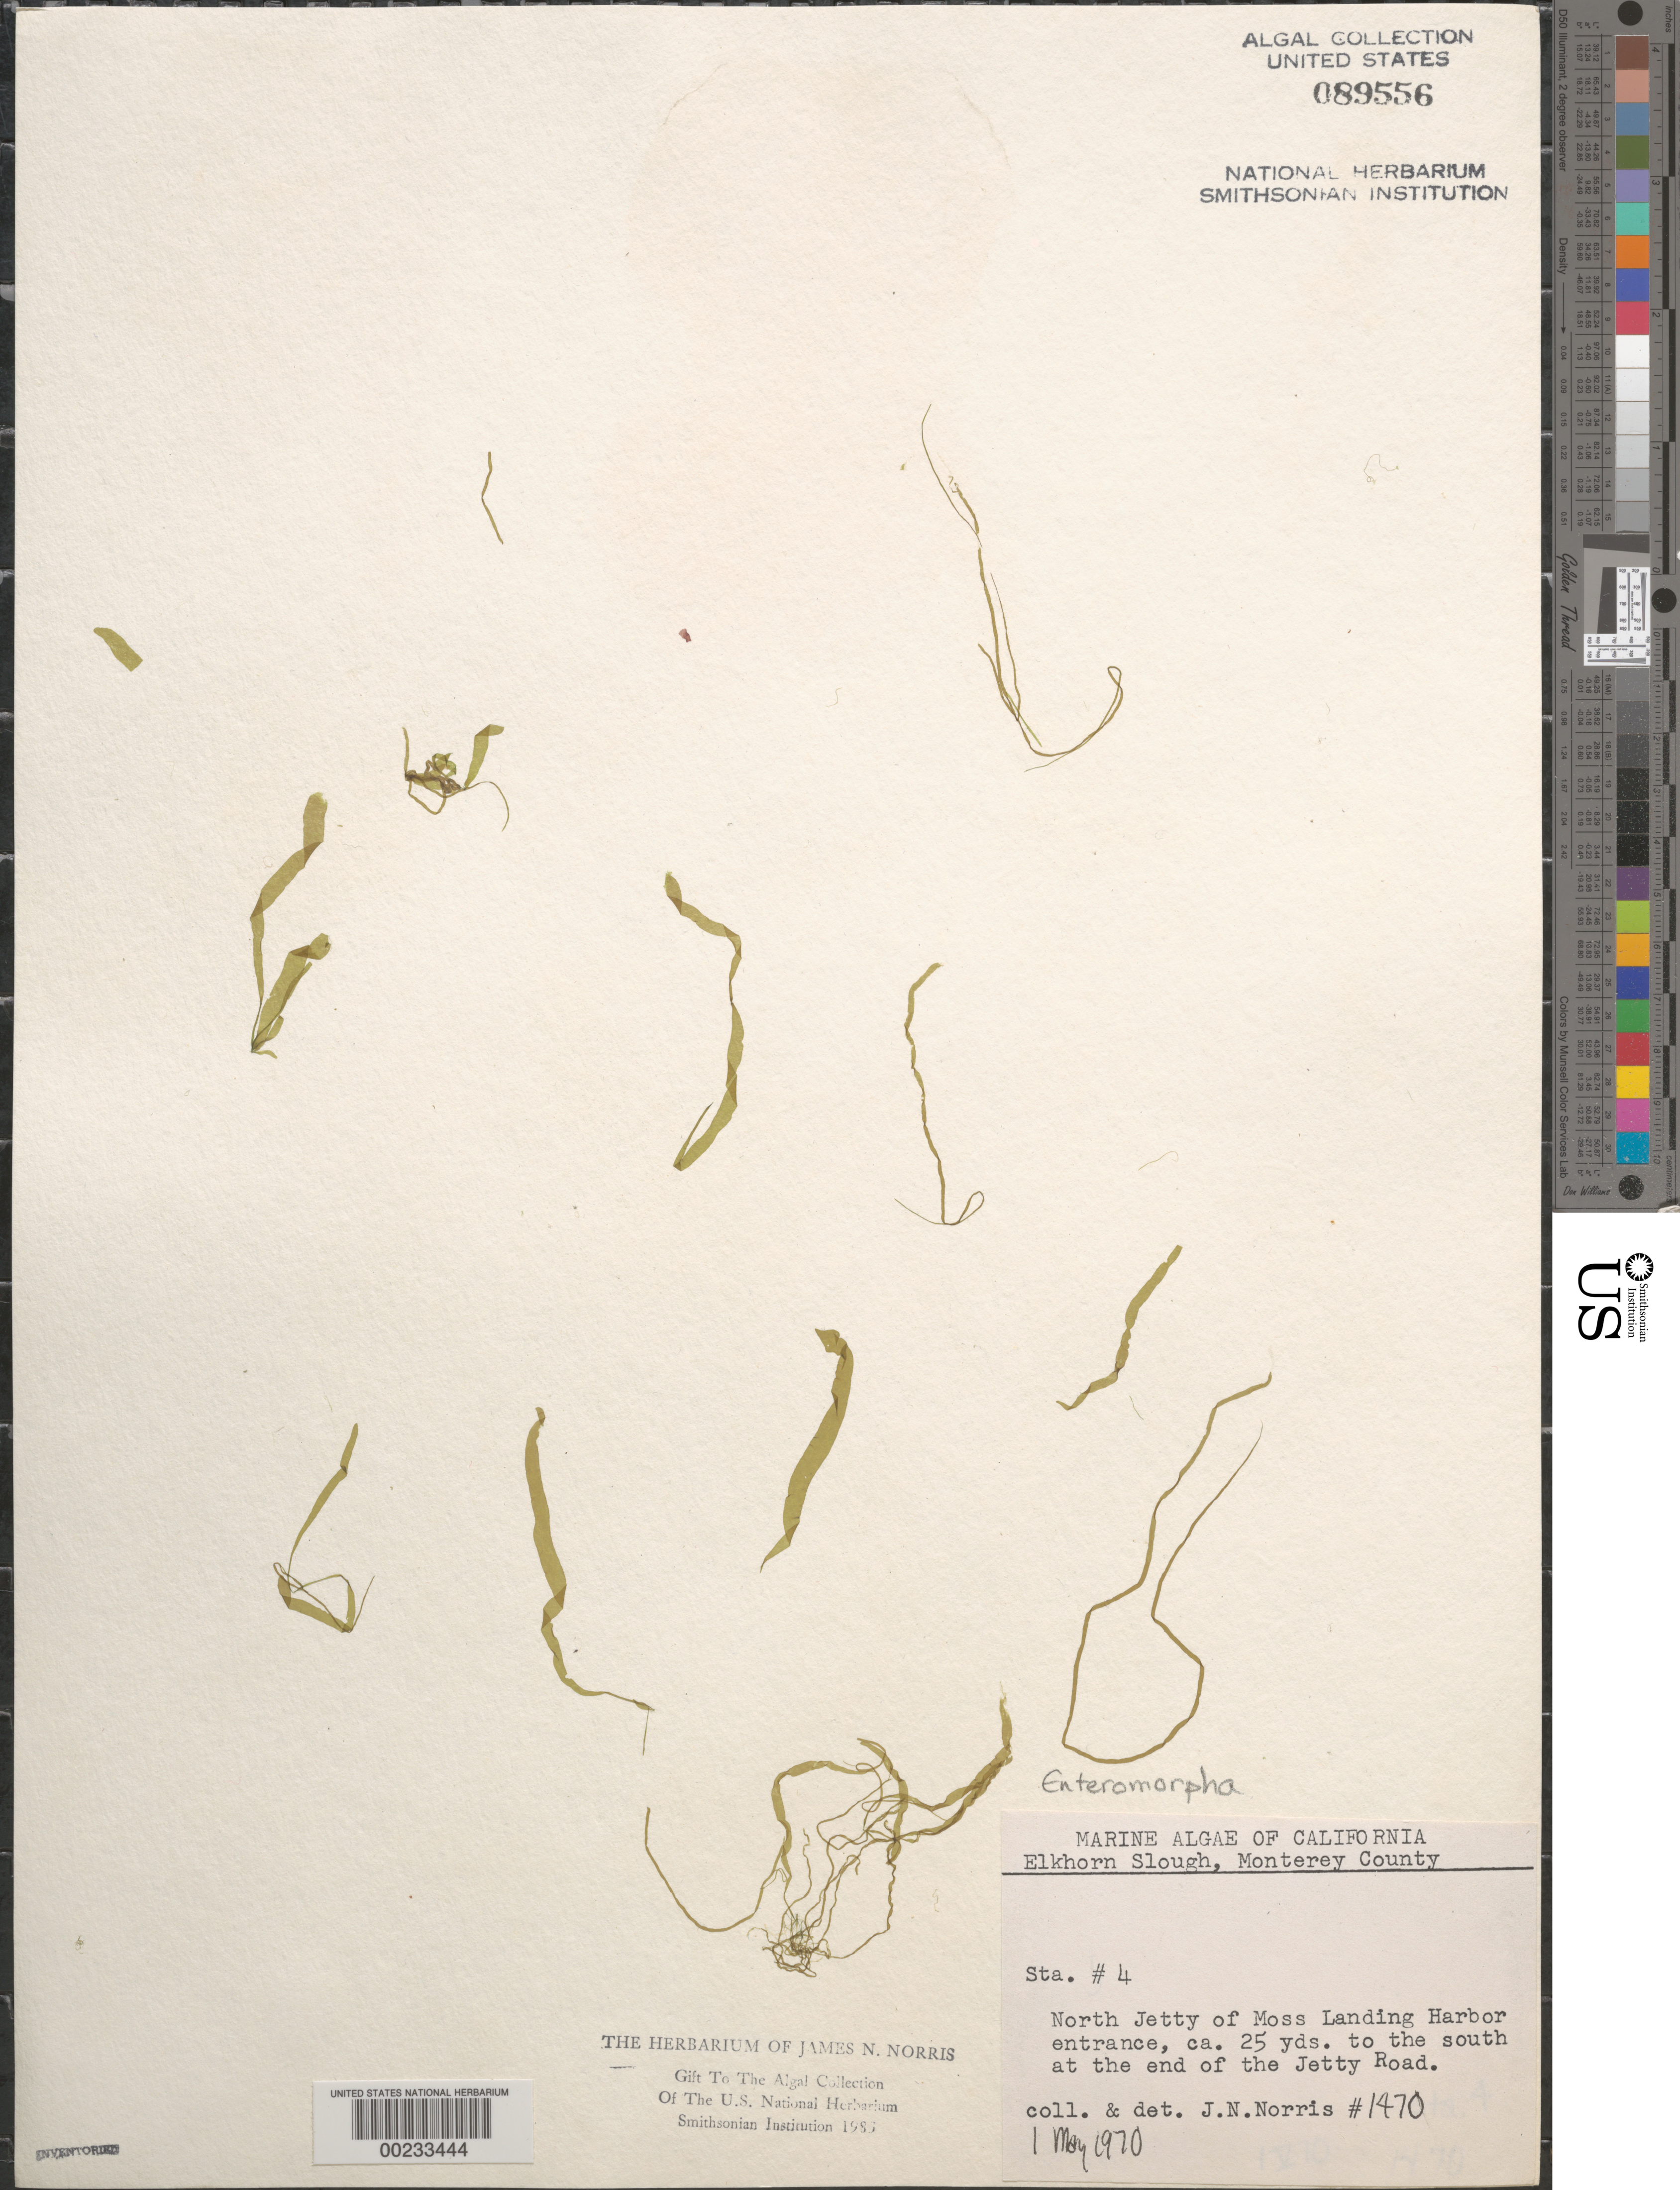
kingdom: Plantae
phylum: Chlorophyta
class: Ulvophyceae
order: Ulvales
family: Ulvaceae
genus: Ulva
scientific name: Ulva sp.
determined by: Algae name updating Project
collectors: J. N. Norris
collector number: JN-1470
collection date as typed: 01 May 1970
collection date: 1970-05-01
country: United States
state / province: California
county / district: Monterey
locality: Elkhorn Slough, Moss Landing Harbor, north jetty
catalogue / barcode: US 89556